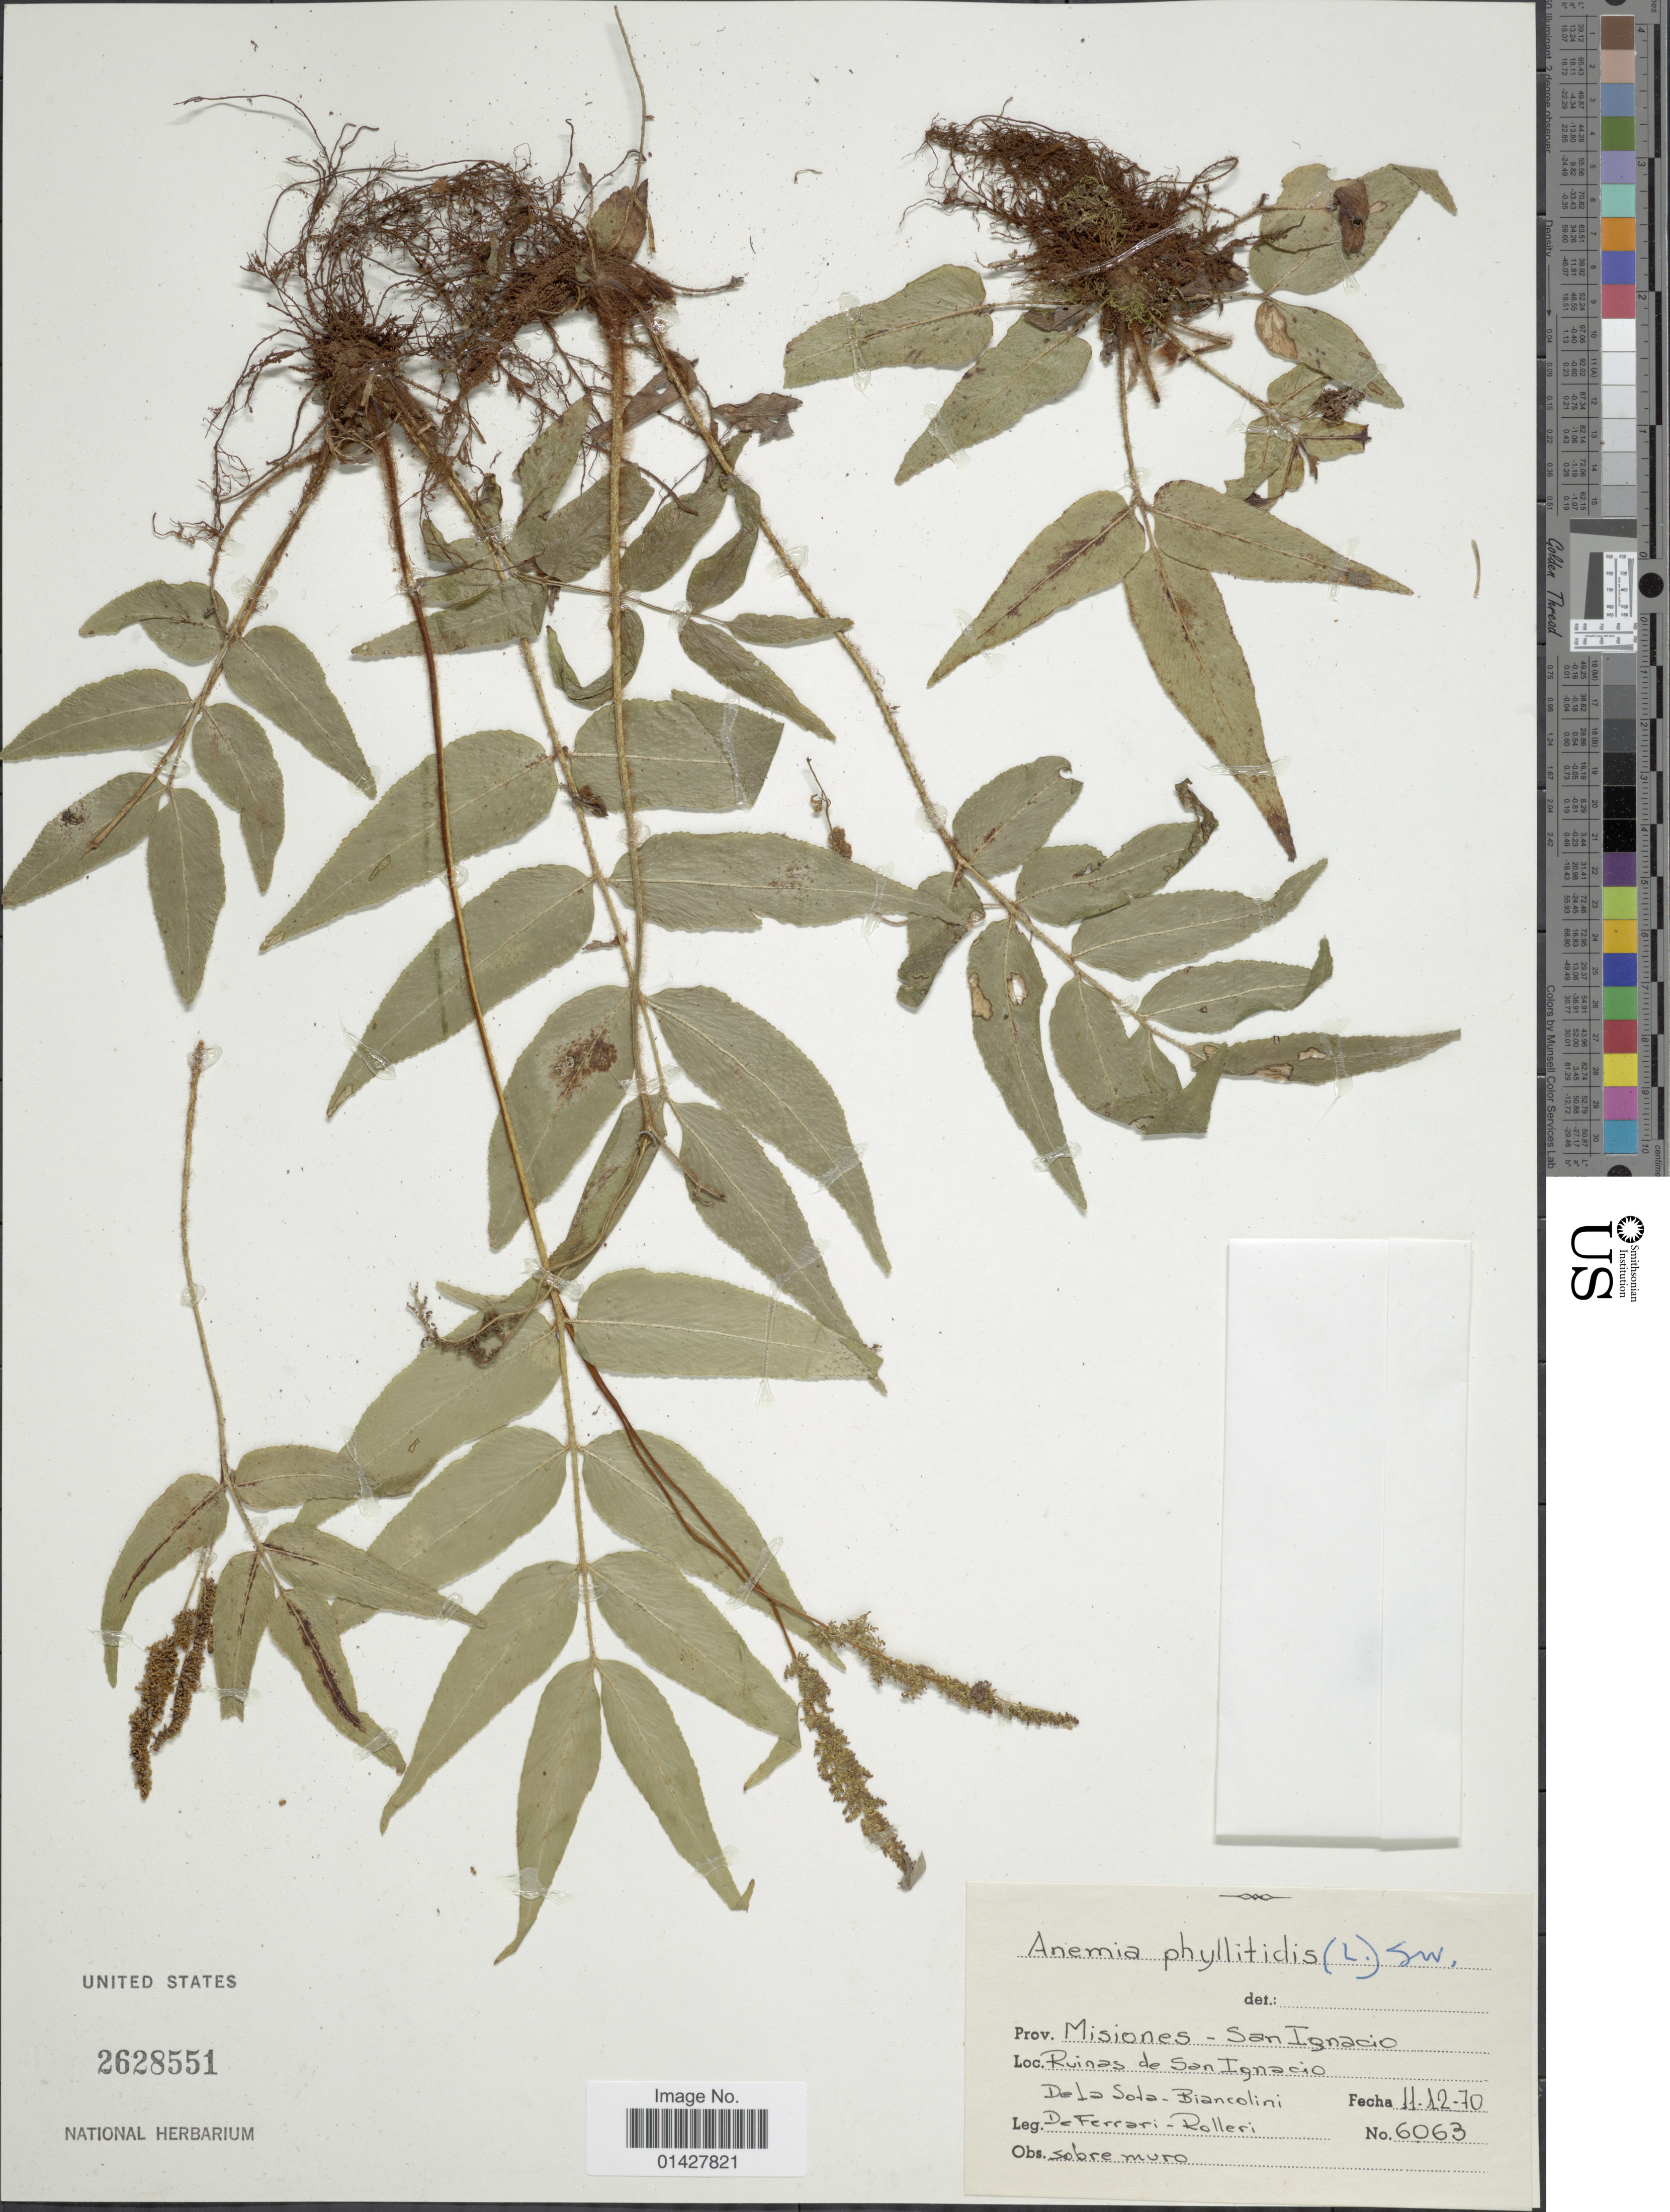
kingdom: Plantae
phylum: Tracheophyta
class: Polypodiopsida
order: Schizaeales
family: Anemiaceae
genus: Anemia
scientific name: Anemia phyllitidis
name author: (L.) Sw.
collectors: de la Sota, Biancolini, De Ferrari & Rolleri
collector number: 6063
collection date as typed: Transcribed d/m/y: 11/12/70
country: Argentina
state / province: Misiones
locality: Prov. Misiones - San Ignacio, Ruinas de San Ignacio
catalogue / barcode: US 2628551